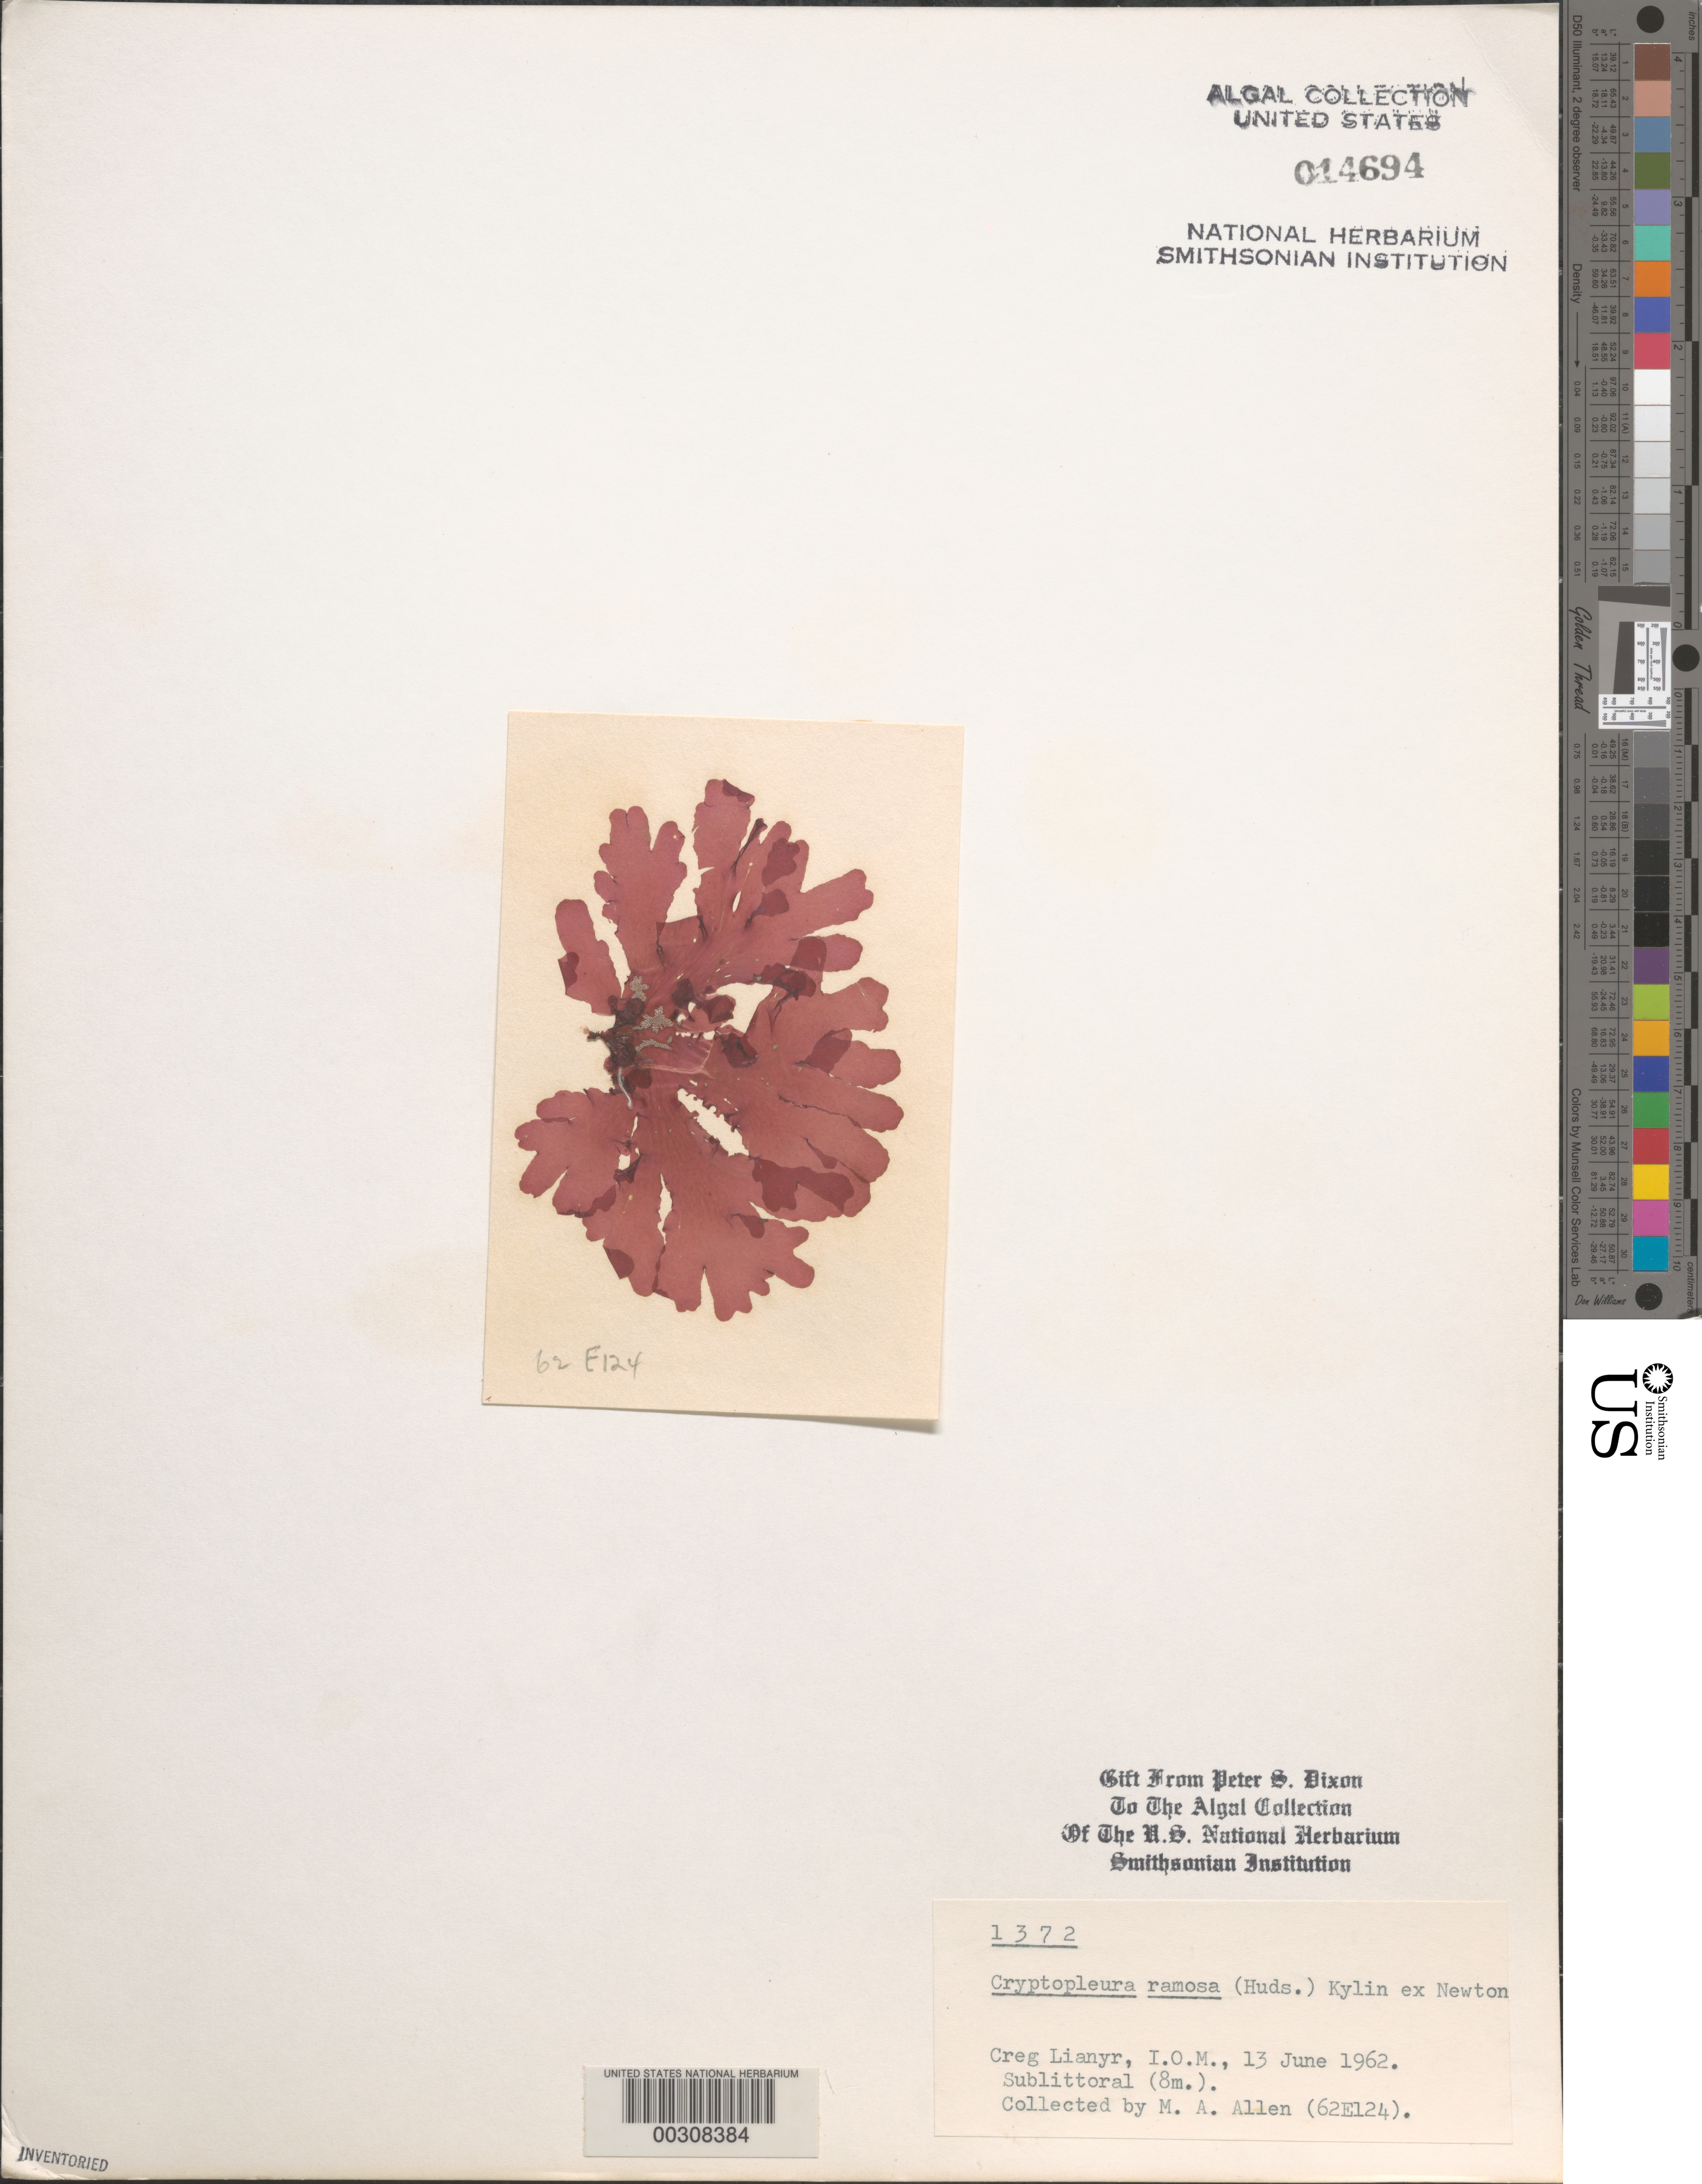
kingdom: Plantae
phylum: Rhodophyta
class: Florideophyceae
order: Ceramiales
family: Delesseriaceae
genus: Cryptopleura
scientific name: Cryptopleura ramosa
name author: (Huds.) L.M. Newton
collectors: M. A. Allen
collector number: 62E124 & PSD 1372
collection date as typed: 13 Jun 1962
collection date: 1962-06-13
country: United Kingdom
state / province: England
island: Isle of Man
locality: Creg Lianyr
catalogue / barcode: US 14694